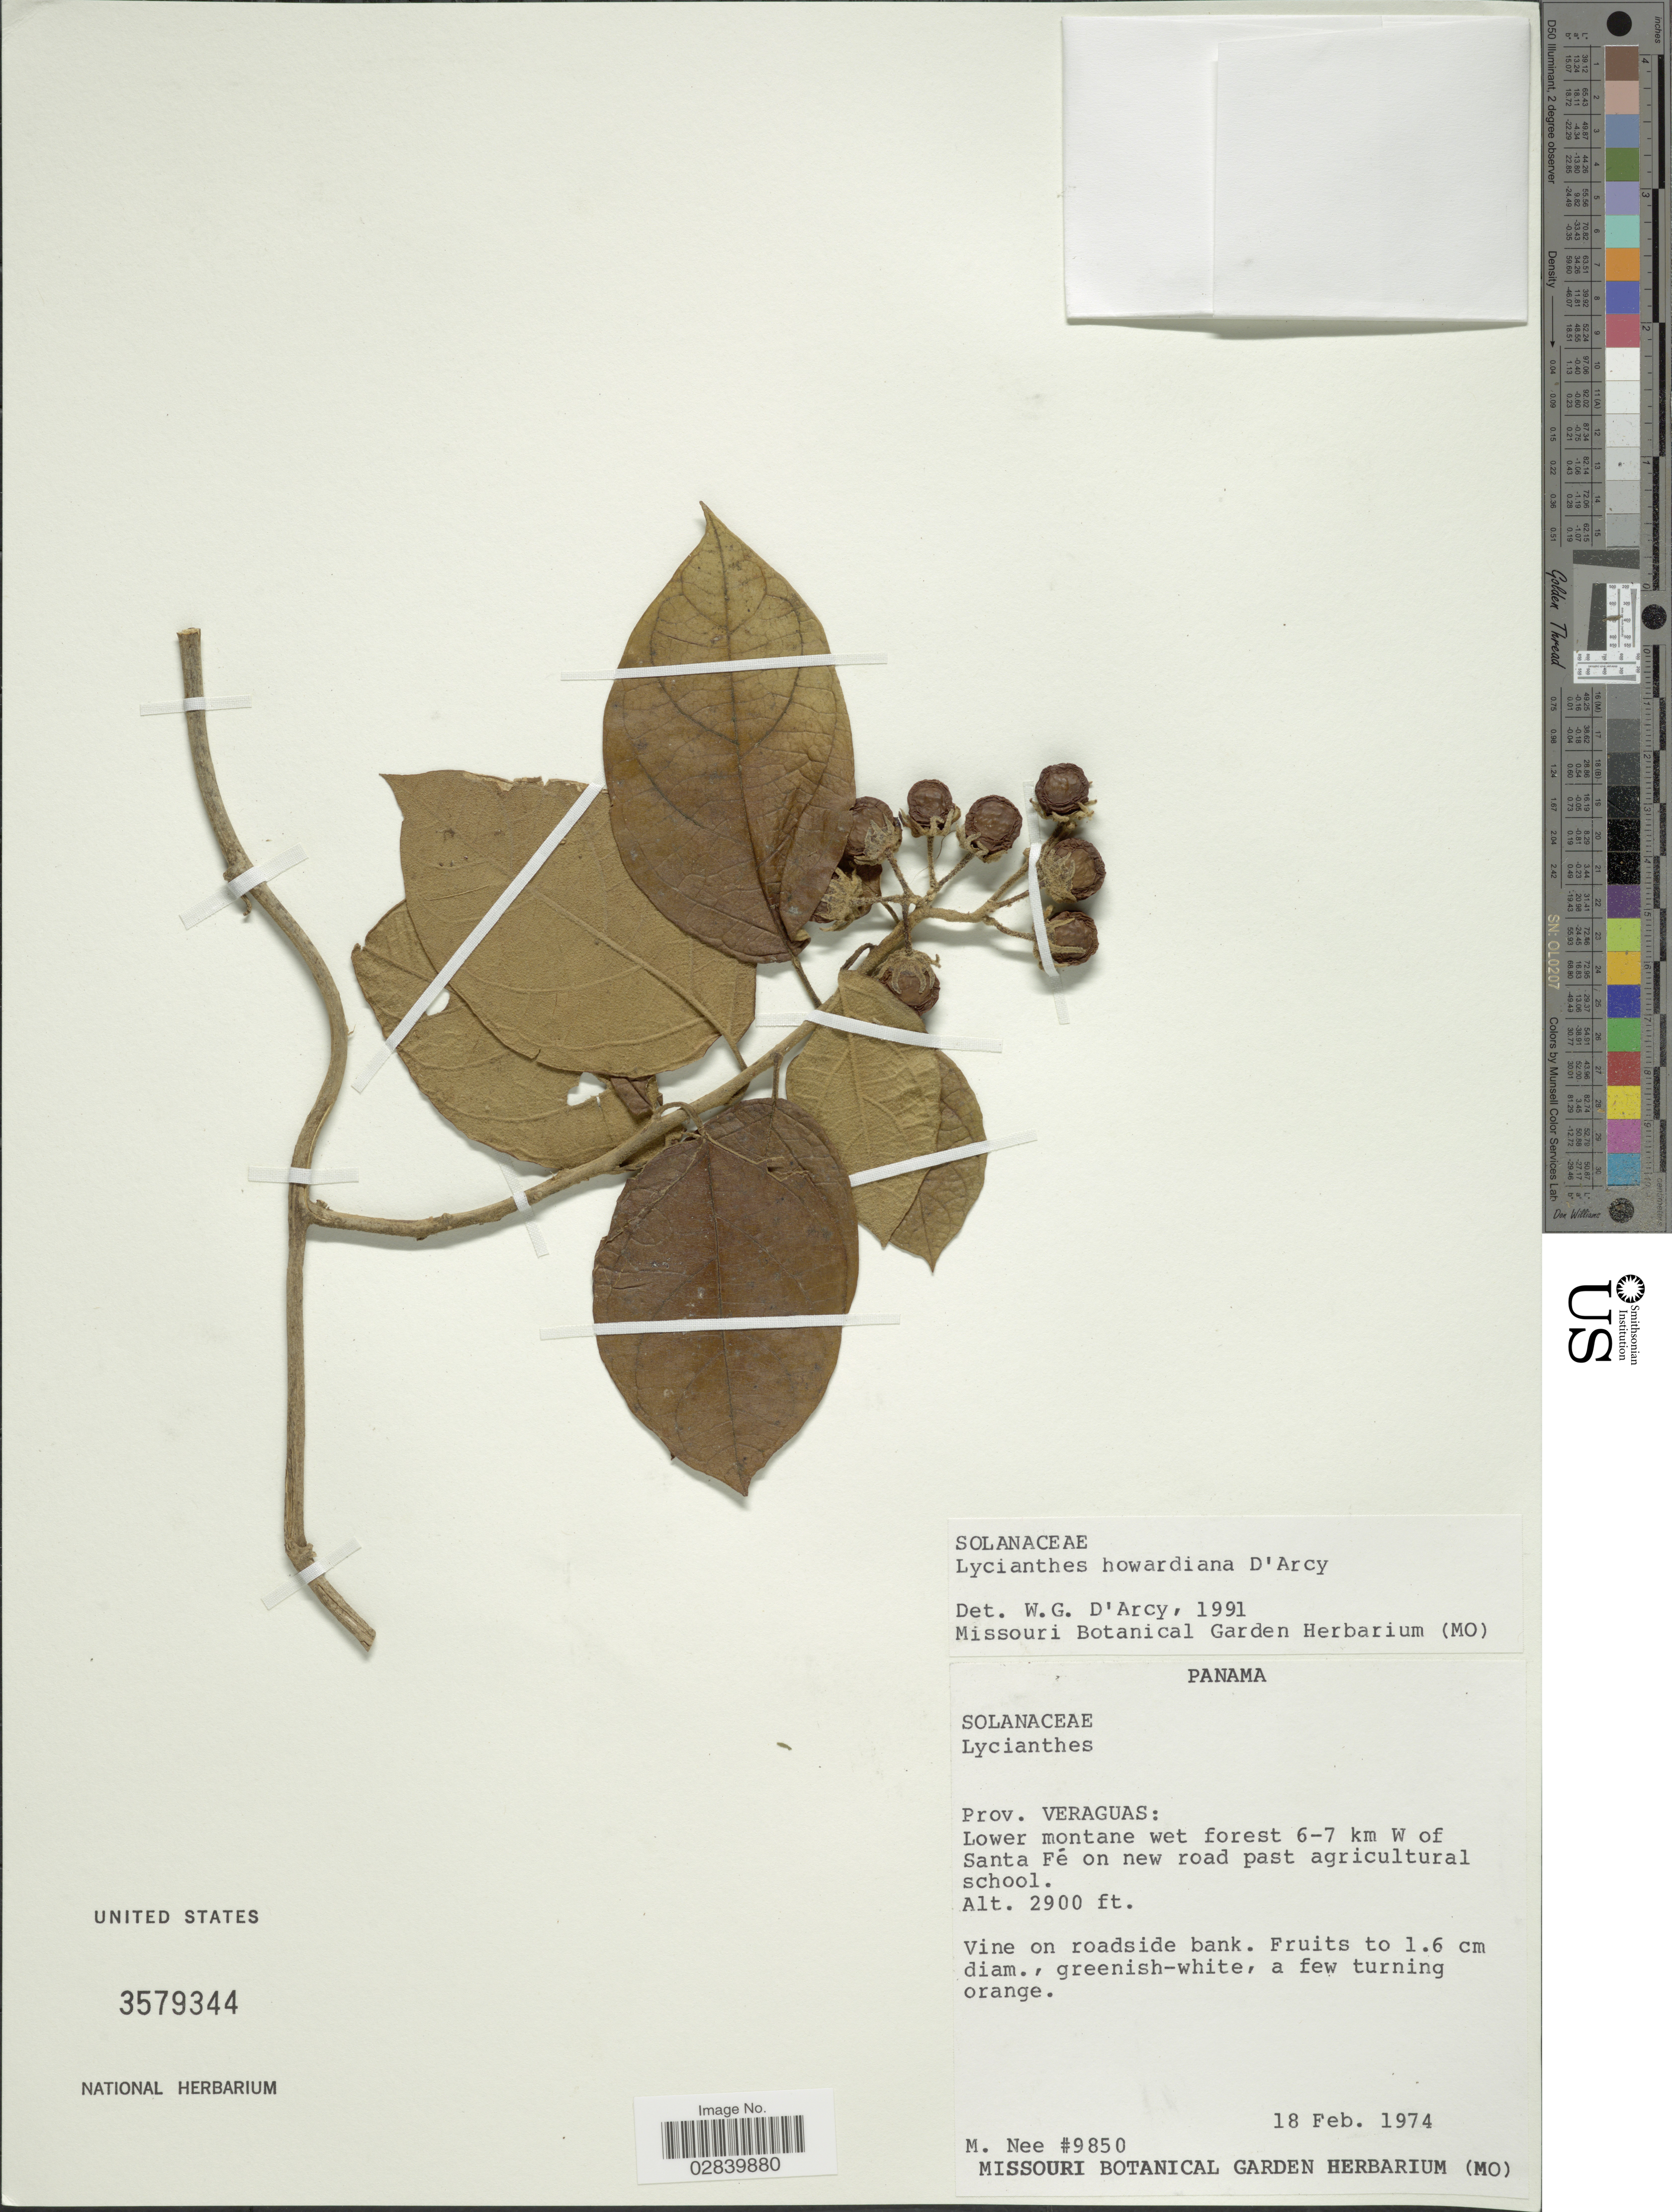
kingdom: Plantae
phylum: Tracheophyta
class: Magnoliopsida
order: Solanales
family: Solanaceae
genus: Lycianthes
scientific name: Lycianthes howardiana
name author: D'Arcy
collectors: M. Nee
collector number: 9850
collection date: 1974-02-18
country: Panama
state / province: Veraguas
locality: Lower montane wet forest 6-7 km W of Santa Fé on new road past agricultural school.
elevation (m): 884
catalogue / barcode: US 3579344